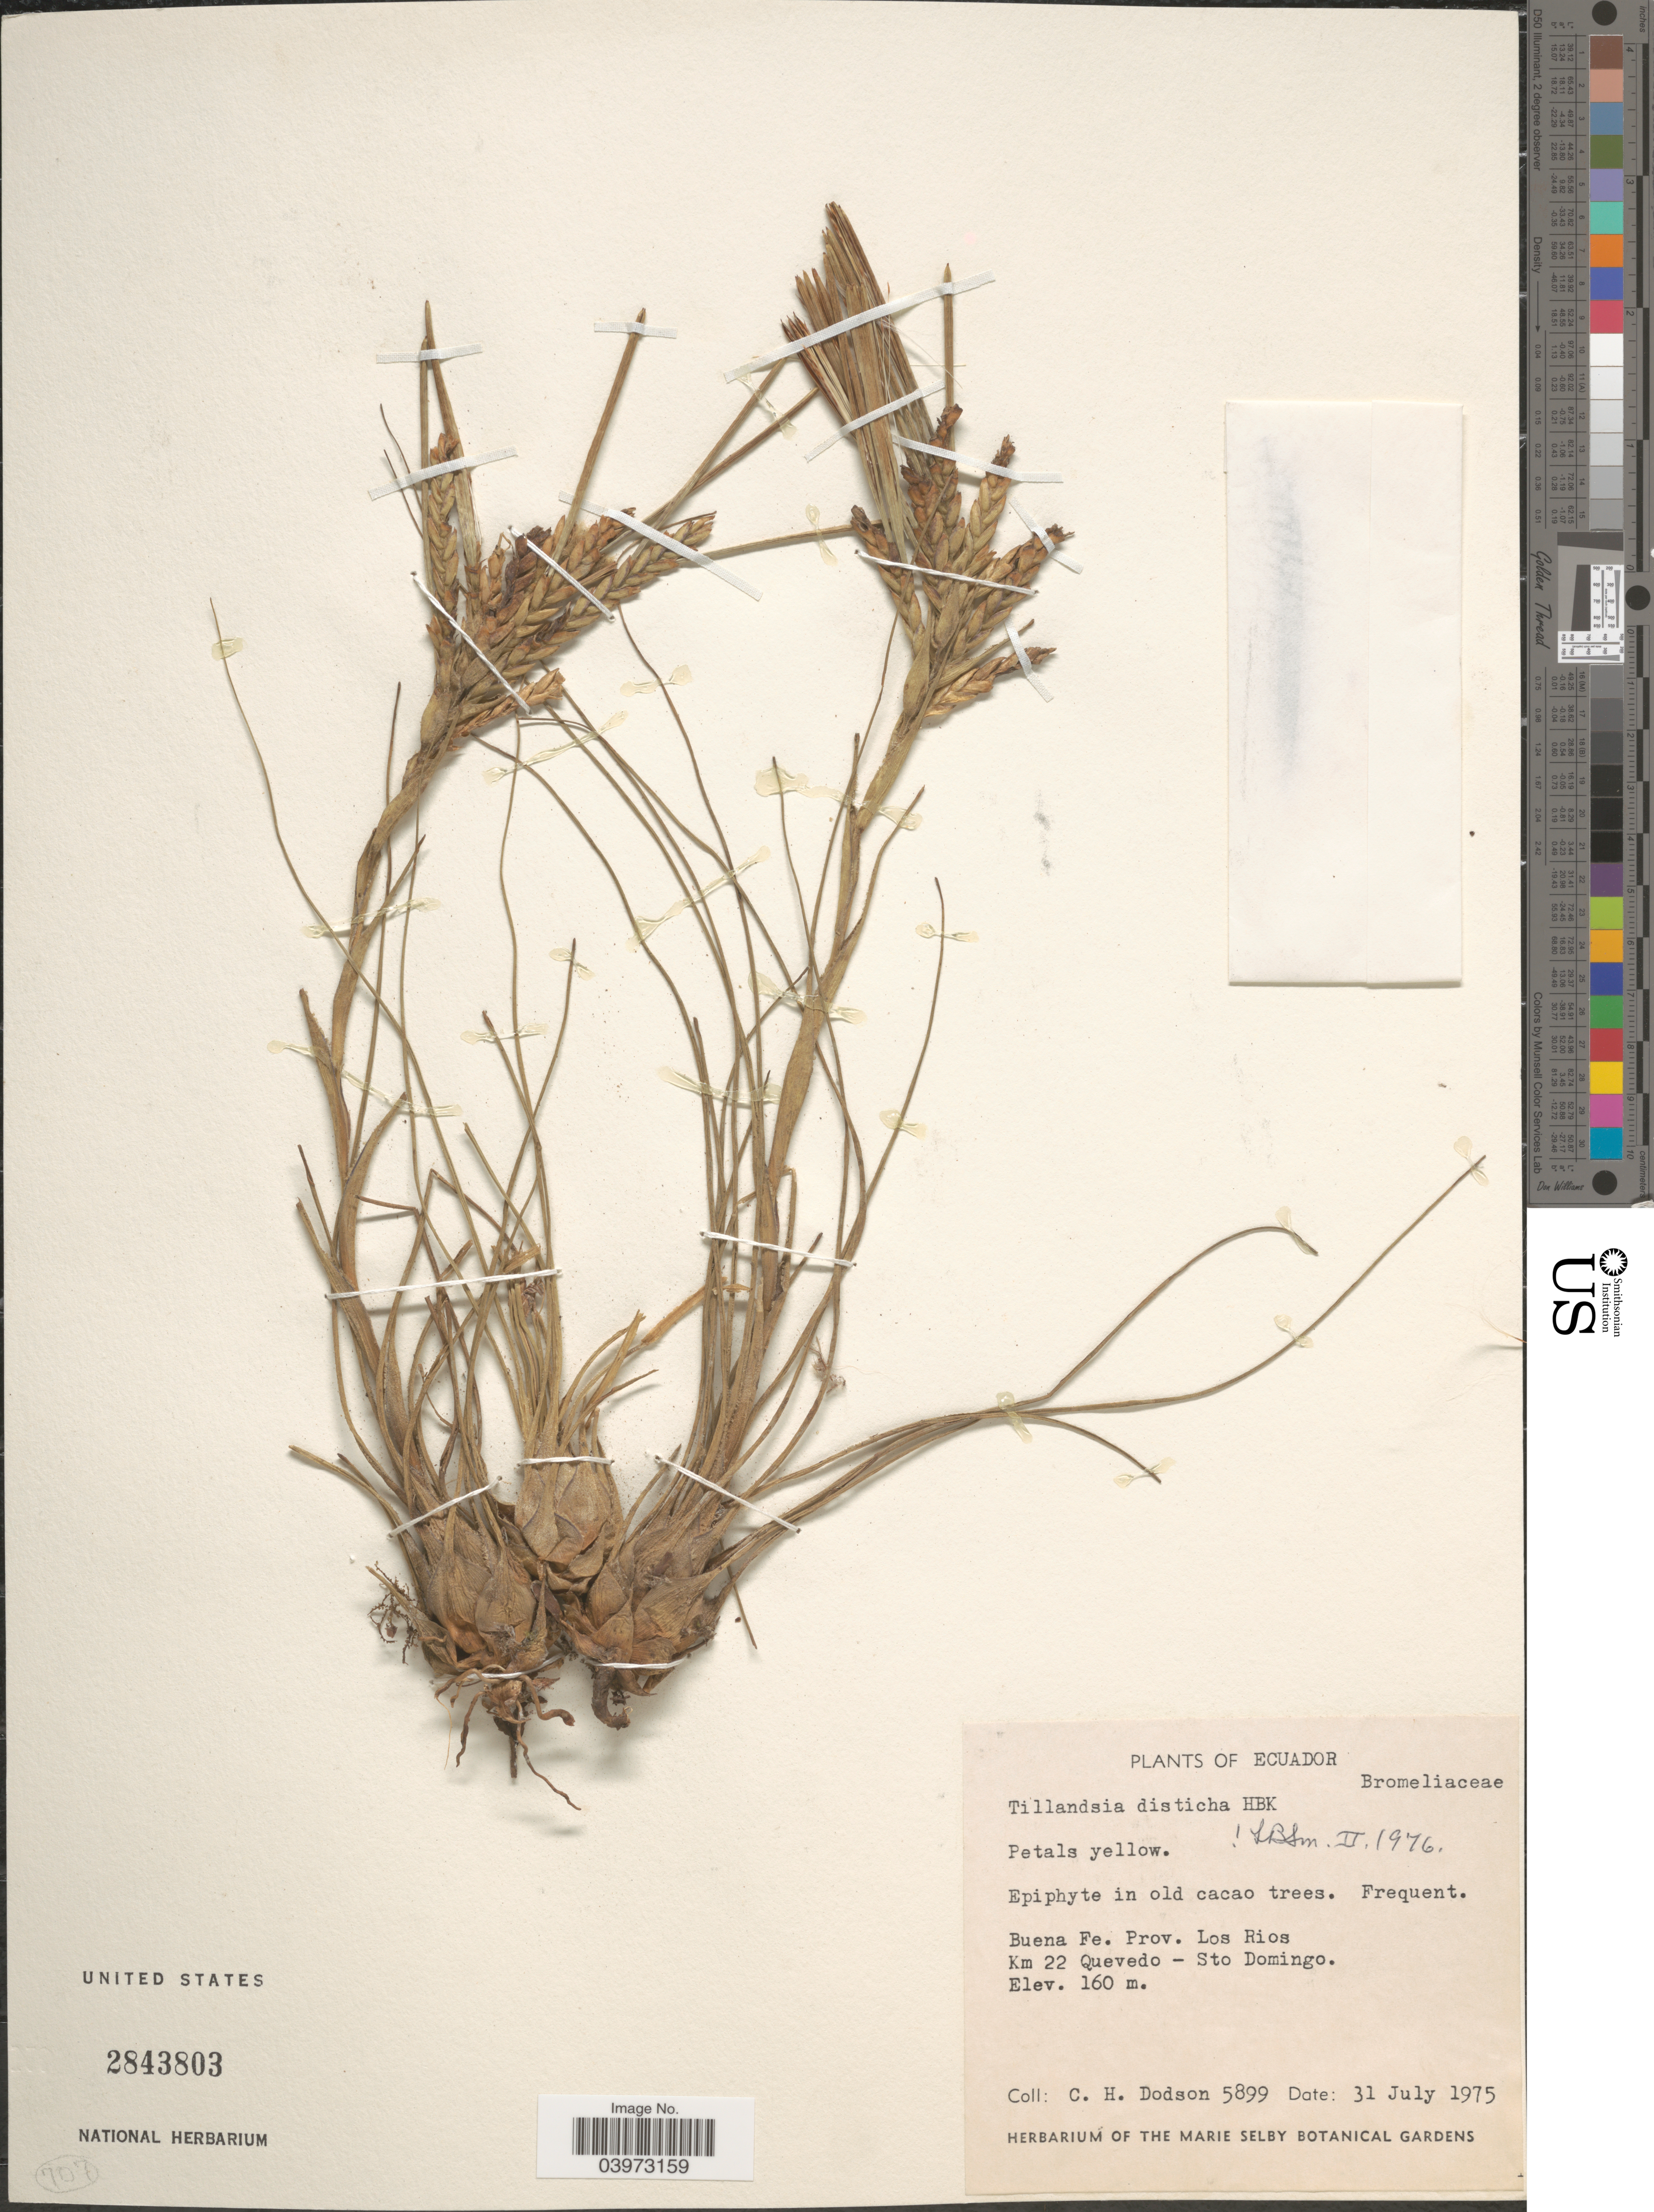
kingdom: Plantae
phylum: Tracheophyta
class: Liliopsida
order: Poales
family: Bromeliaceae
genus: Tillandsia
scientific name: Tillandsia disticha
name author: Kunth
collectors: C. H. Dodson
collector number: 5899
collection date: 1975-07-31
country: Ecuador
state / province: Los Ríos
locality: Buena Fe. Km 22 Quevedo - Sto Domingo.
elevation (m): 160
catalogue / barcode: US 2843803